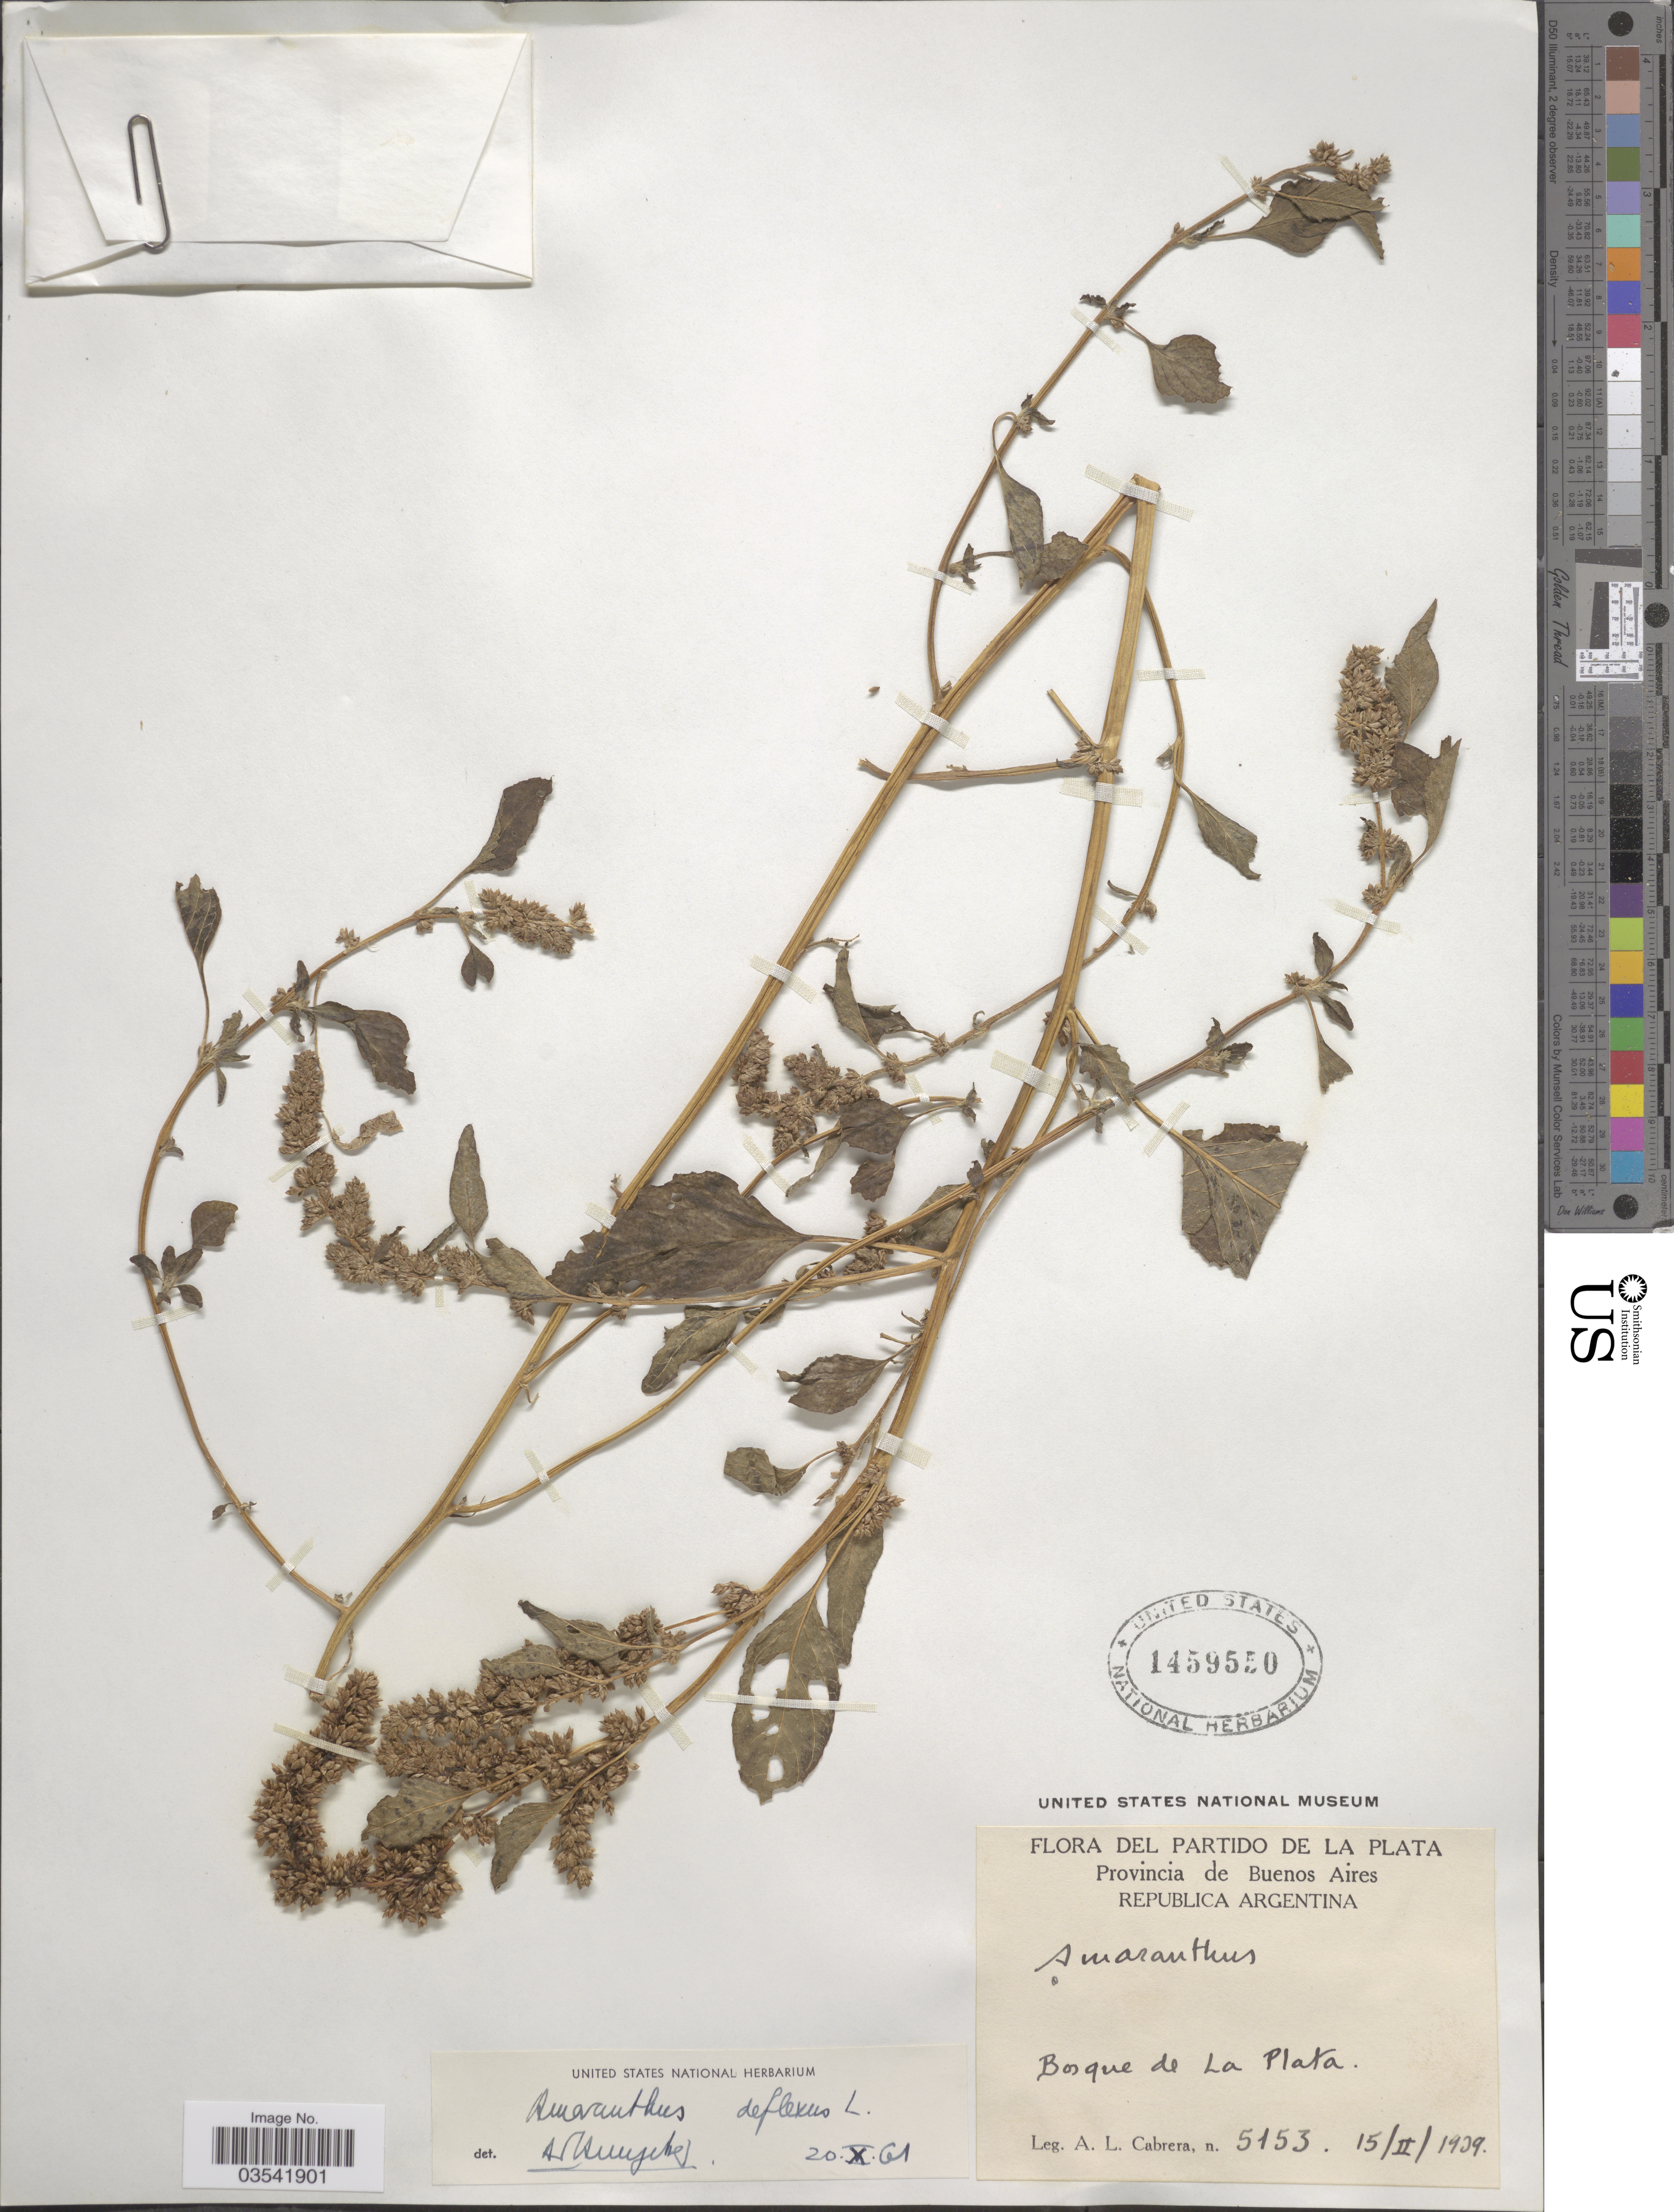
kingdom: Plantae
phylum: Tracheophyta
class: Magnoliopsida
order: Caryophyllales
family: Amaranthaceae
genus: Amaranthus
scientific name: Amaranthus deflexus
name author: L.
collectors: A. L. Cabrera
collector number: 5153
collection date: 1939-02-15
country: Argentina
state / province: Buenos Aires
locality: Partido de La Plata. Bosque de La Plata.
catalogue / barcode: US 1459550